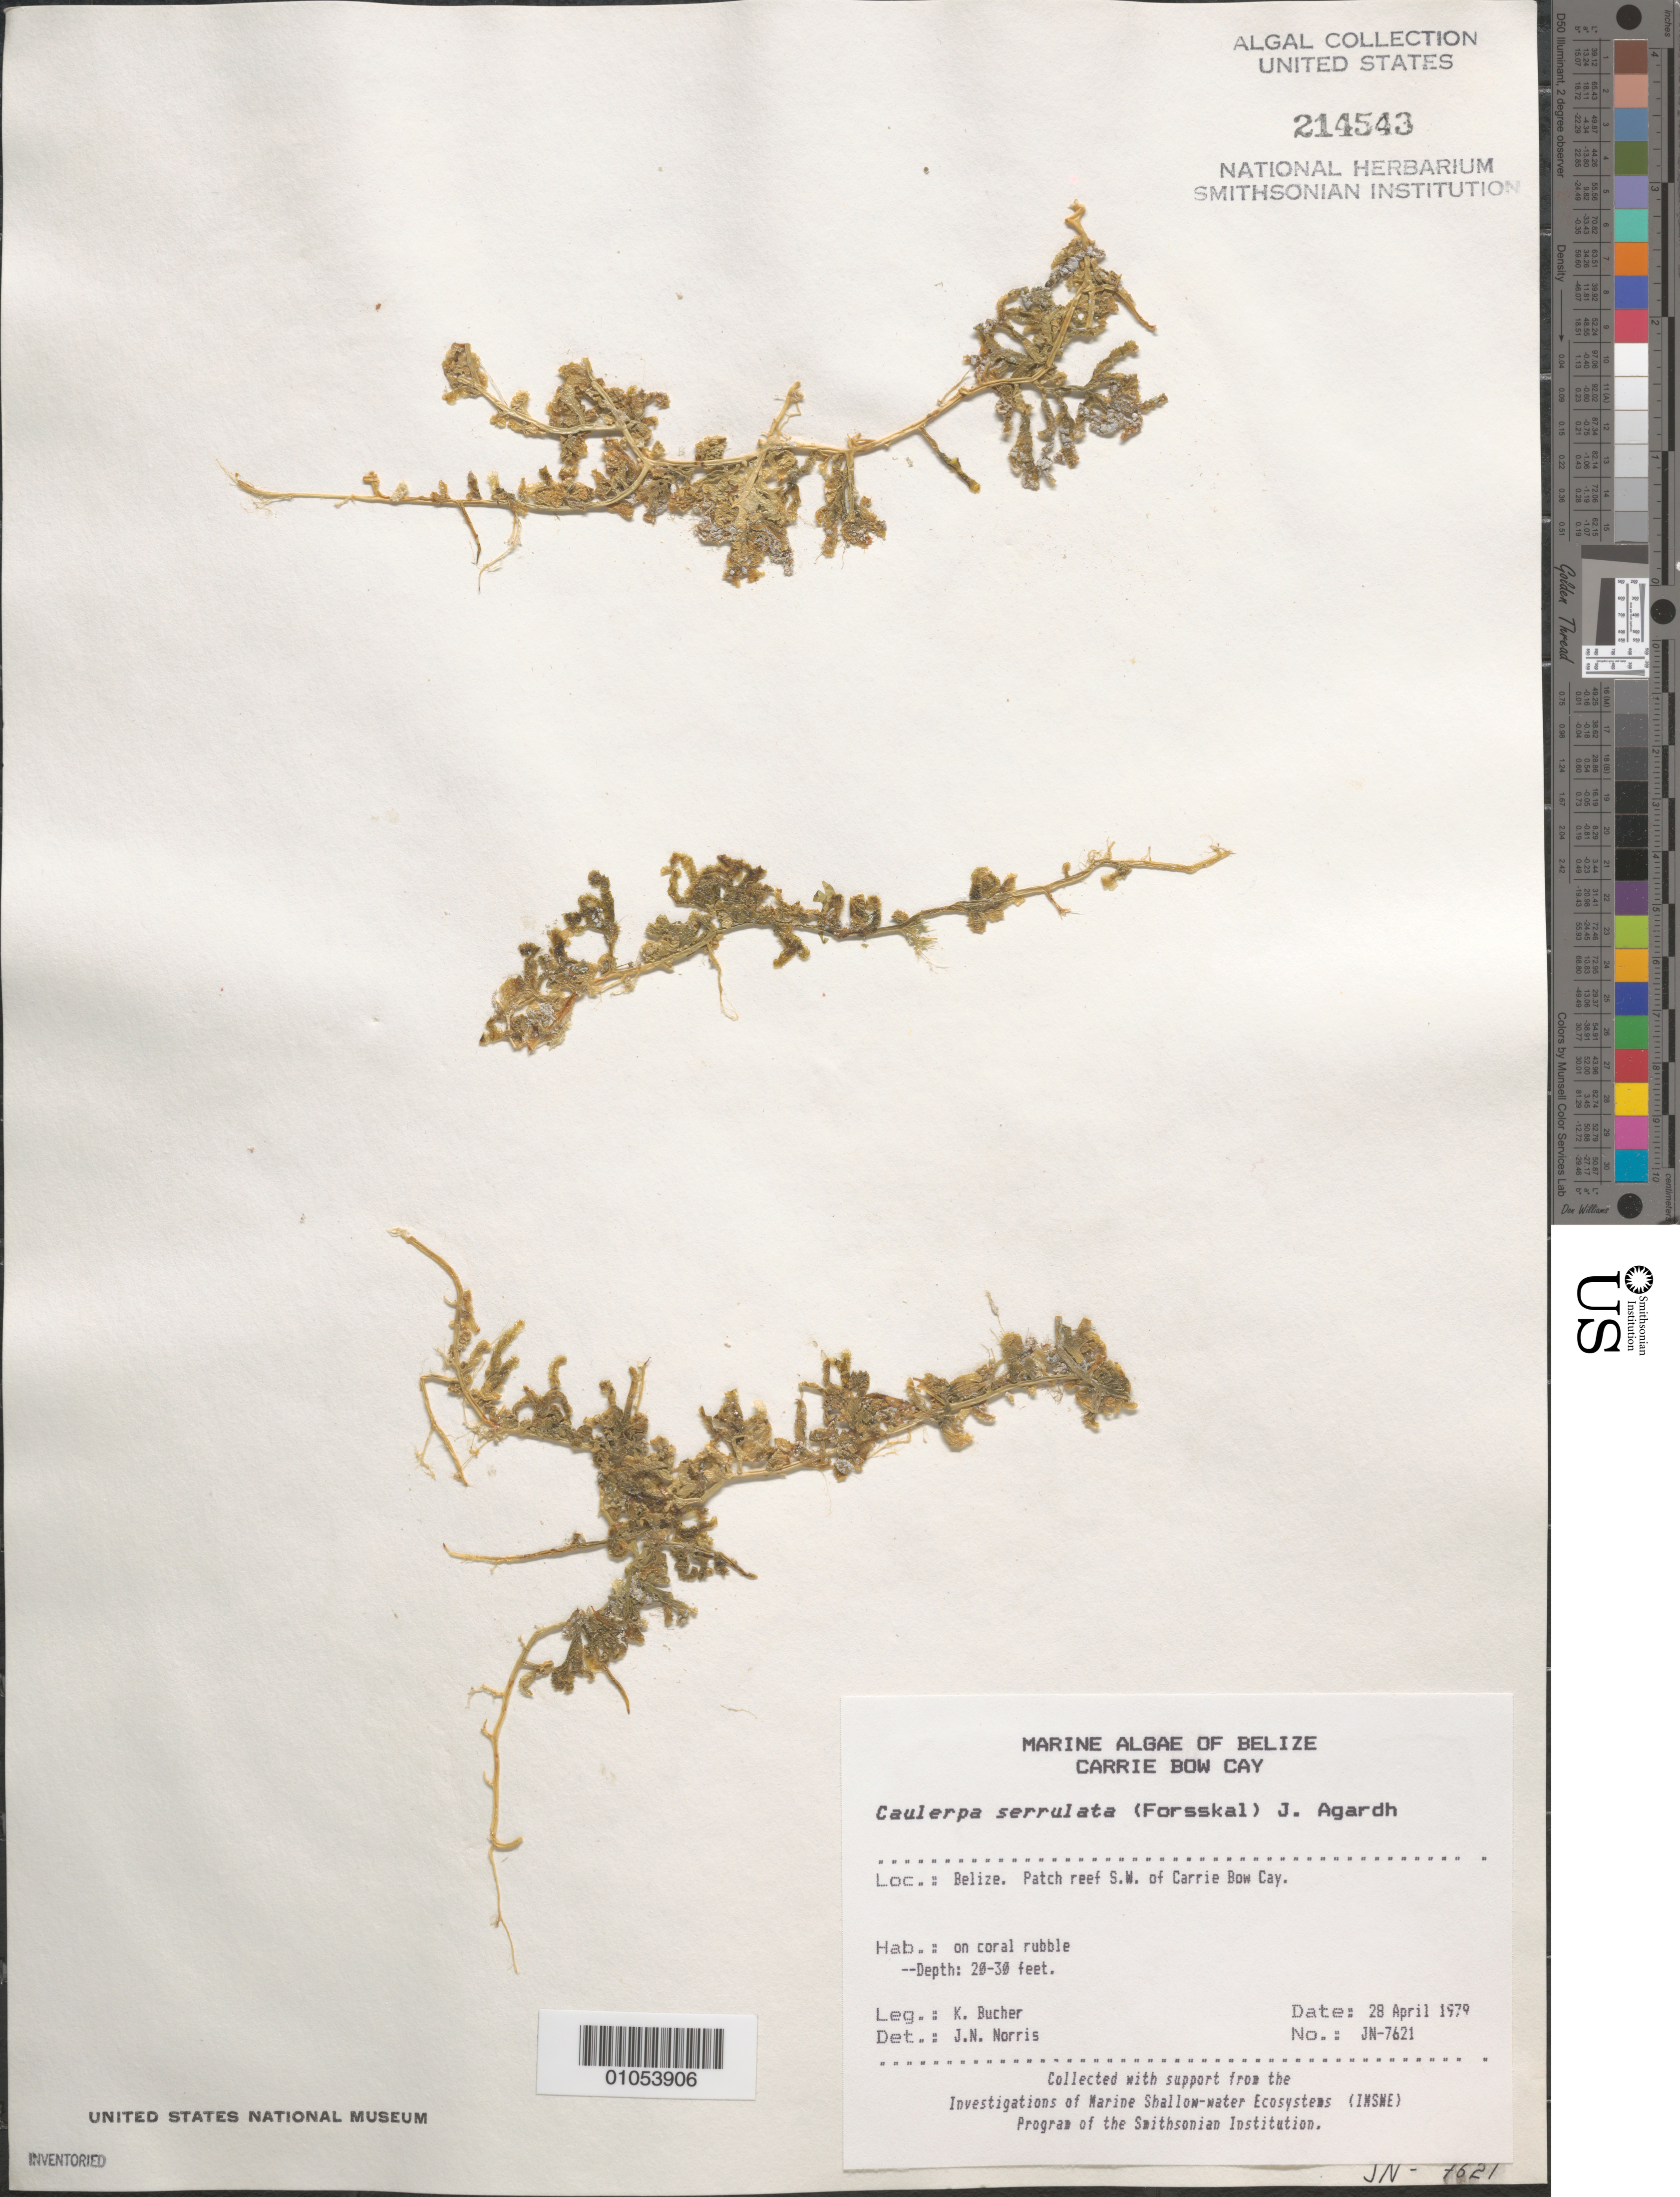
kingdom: Plantae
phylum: Chlorophyta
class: Ulvophyceae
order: Bryopsidales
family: Caulerpaceae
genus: Caulerpa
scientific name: Caulerpa serrulata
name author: (Forssk.) J. Agardh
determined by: Norris, James N.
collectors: K. E. Bucher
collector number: JN-7621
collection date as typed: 28 Apr 1979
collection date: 1979-04-28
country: Belize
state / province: Stann Creek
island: Carrie Bow Cay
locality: Patch reef southwest of Carrie Bow Cay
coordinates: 16 48'N, 88 05'W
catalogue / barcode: US 214543